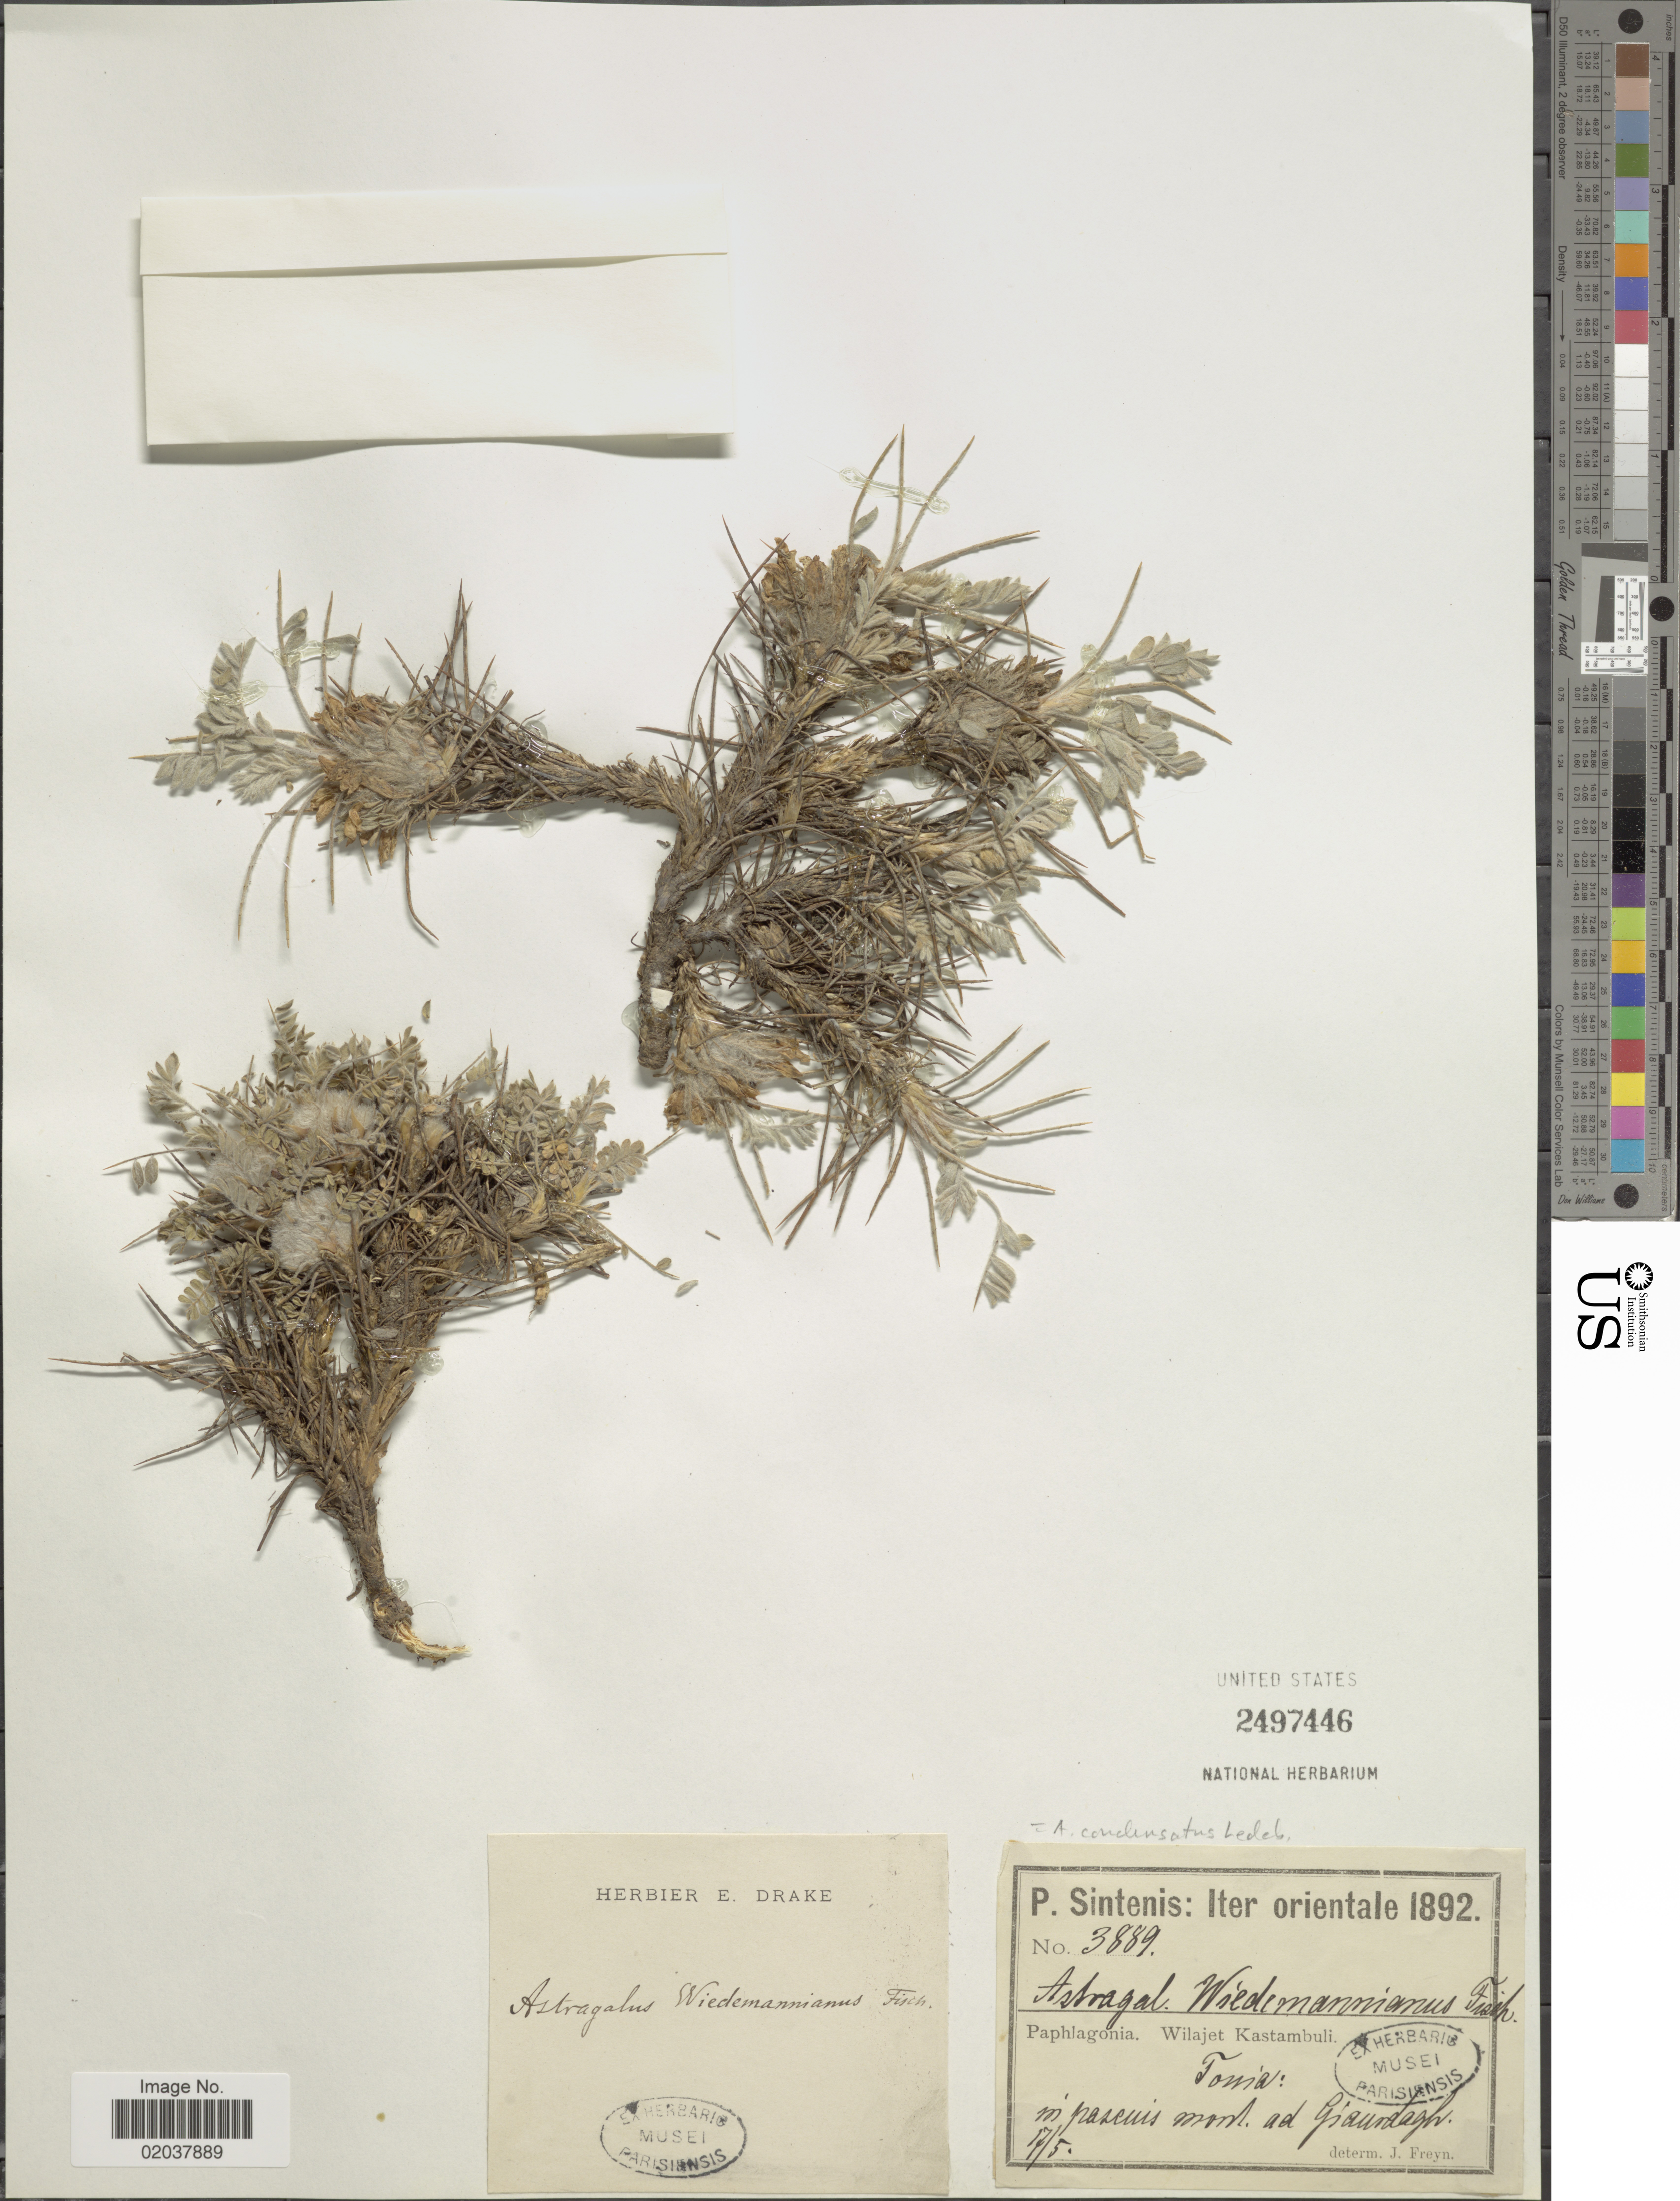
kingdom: Plantae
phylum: Tracheophyta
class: Magnoliopsida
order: Fabales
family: Fabaceae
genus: Astragalus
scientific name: Astragalus condensatus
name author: Ledeb.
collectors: P. Sintenis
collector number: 3889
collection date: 1892-05-17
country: Turkey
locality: Iter orientale. Paphlagonia. Wilajet Kastambuli. Tomá: in pascuis mont. ad Giaurdagh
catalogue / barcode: US 2497446